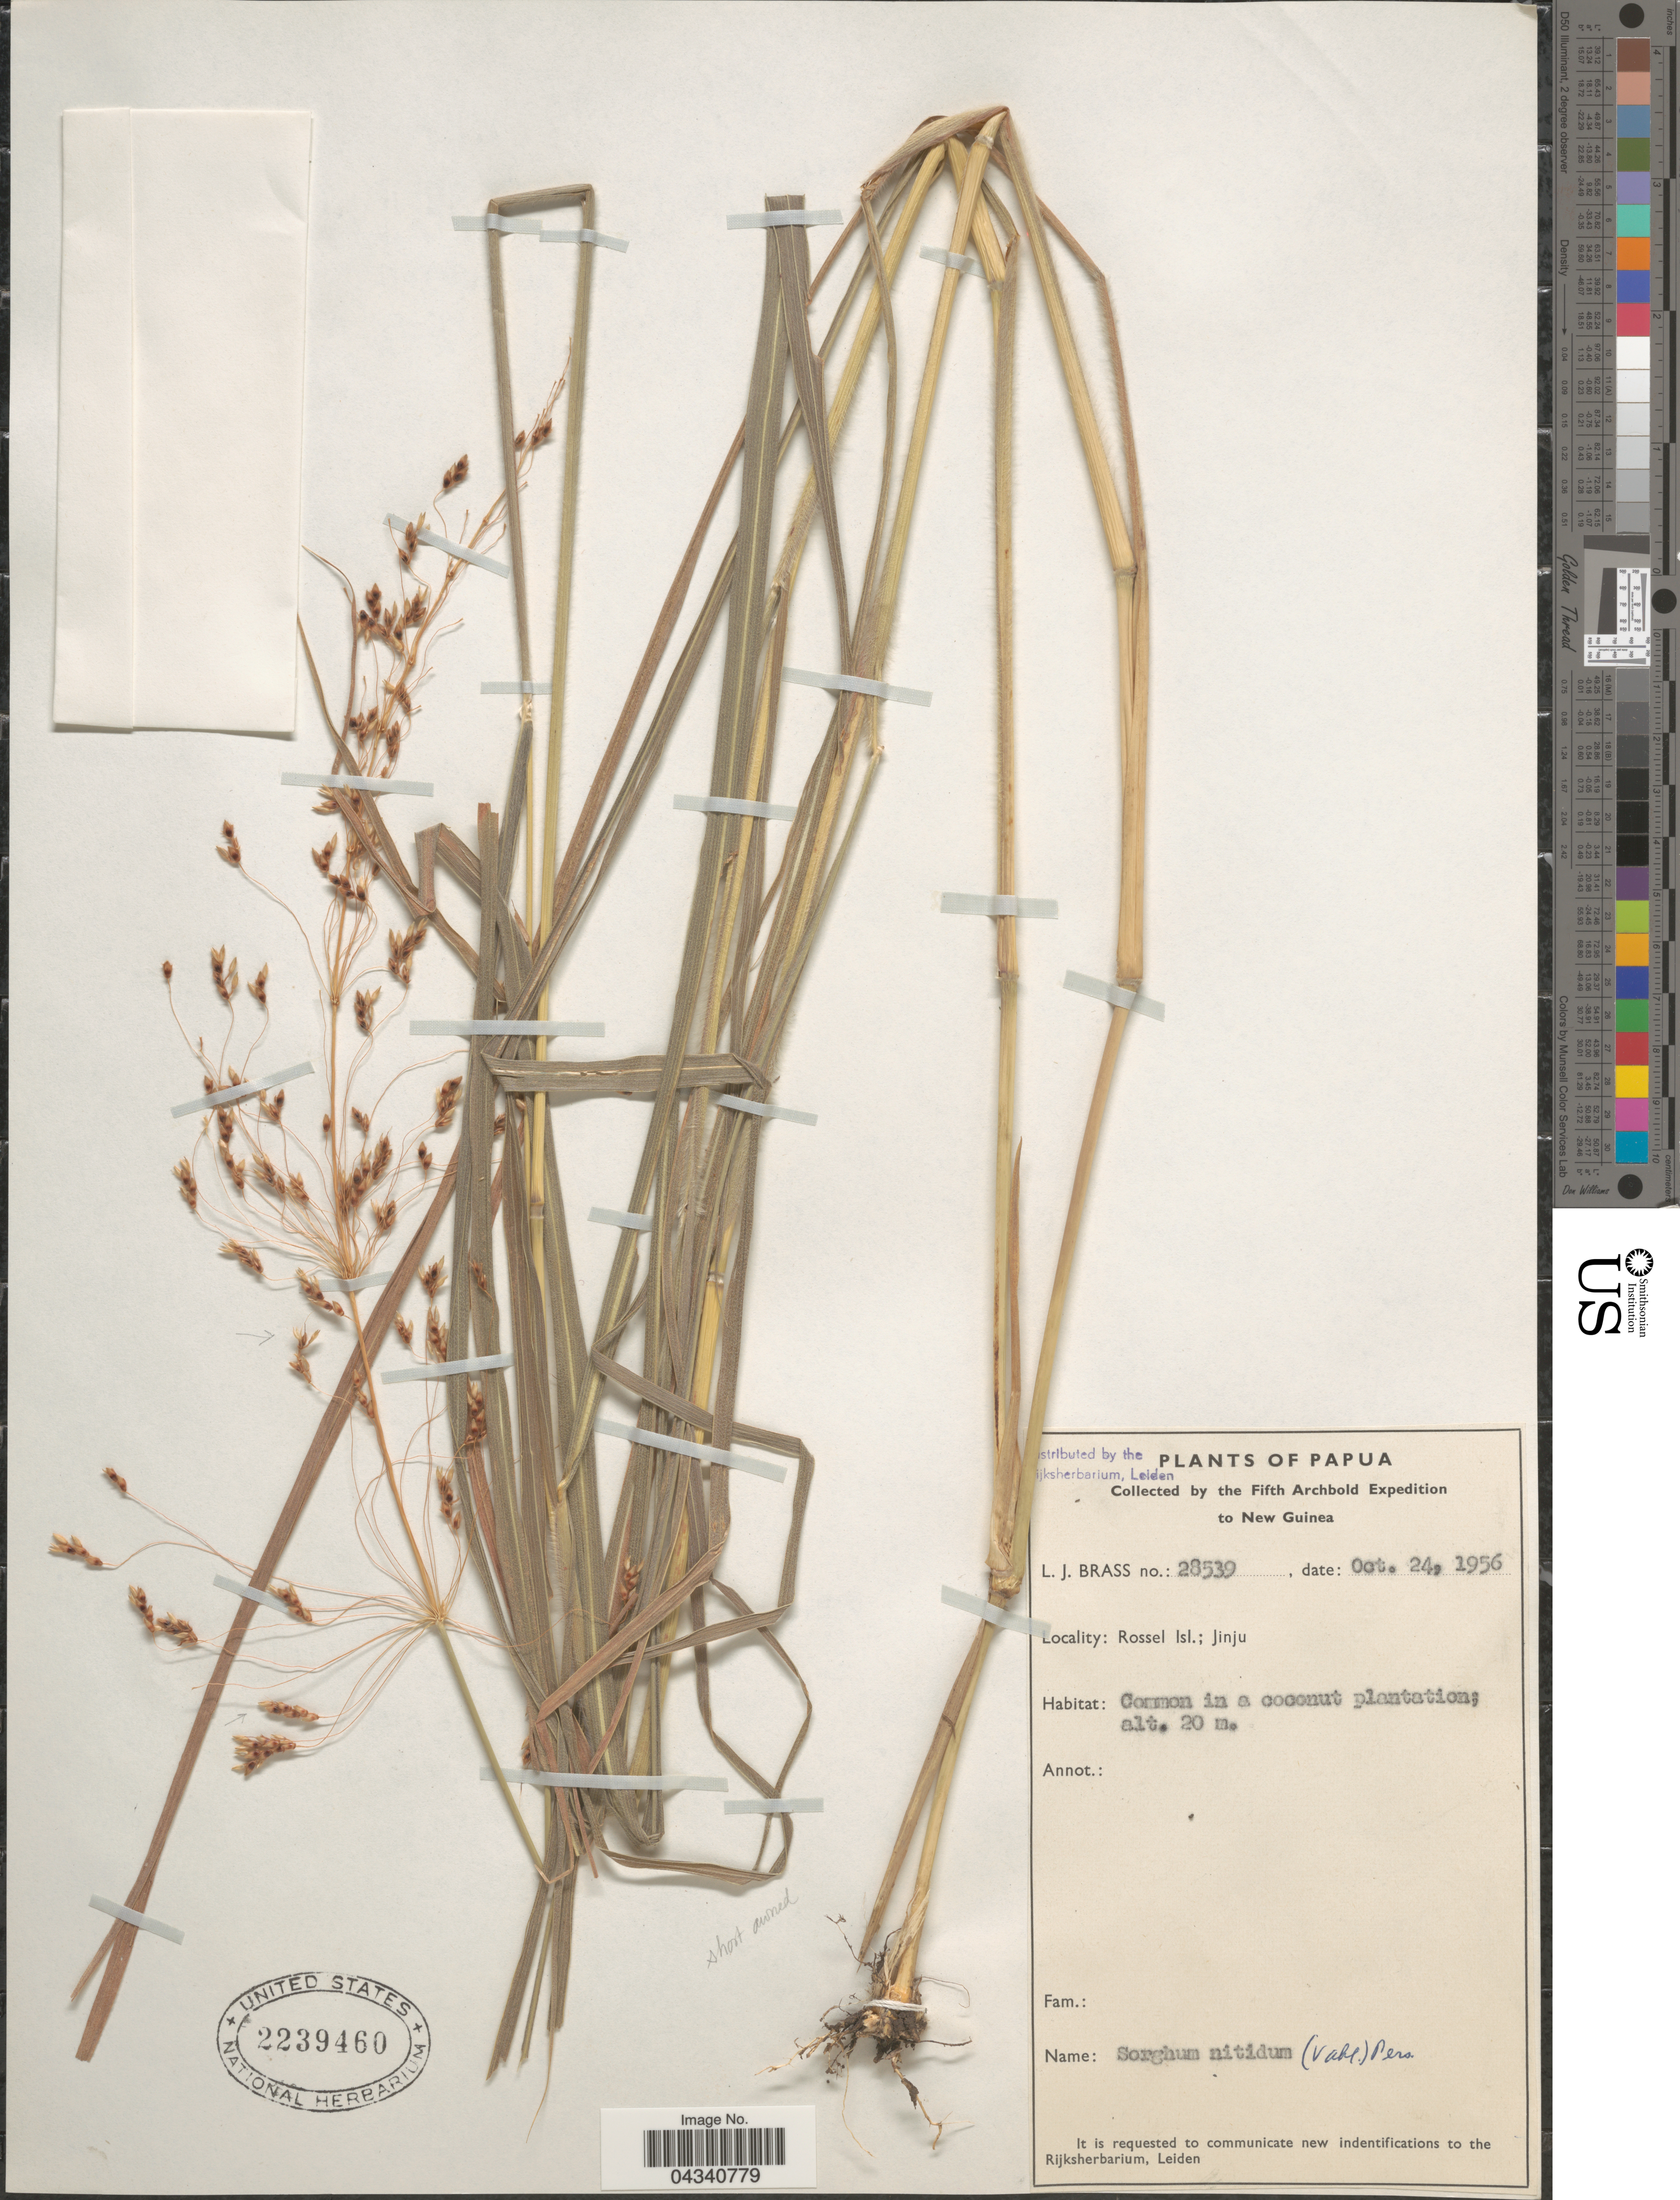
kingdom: Plantae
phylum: Tracheophyta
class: Liliopsida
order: Poales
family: Poaceae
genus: Sorghum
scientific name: Sorghum nitidum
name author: (Vahl) Pers.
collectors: L. J. Brass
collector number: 28539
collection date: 1956-10-24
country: Papua New Guinea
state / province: Milne Bay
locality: Fifith Archbold Expedition to New Guinea. Rossel Isl.; Jinju.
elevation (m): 20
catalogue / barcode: US 2239460